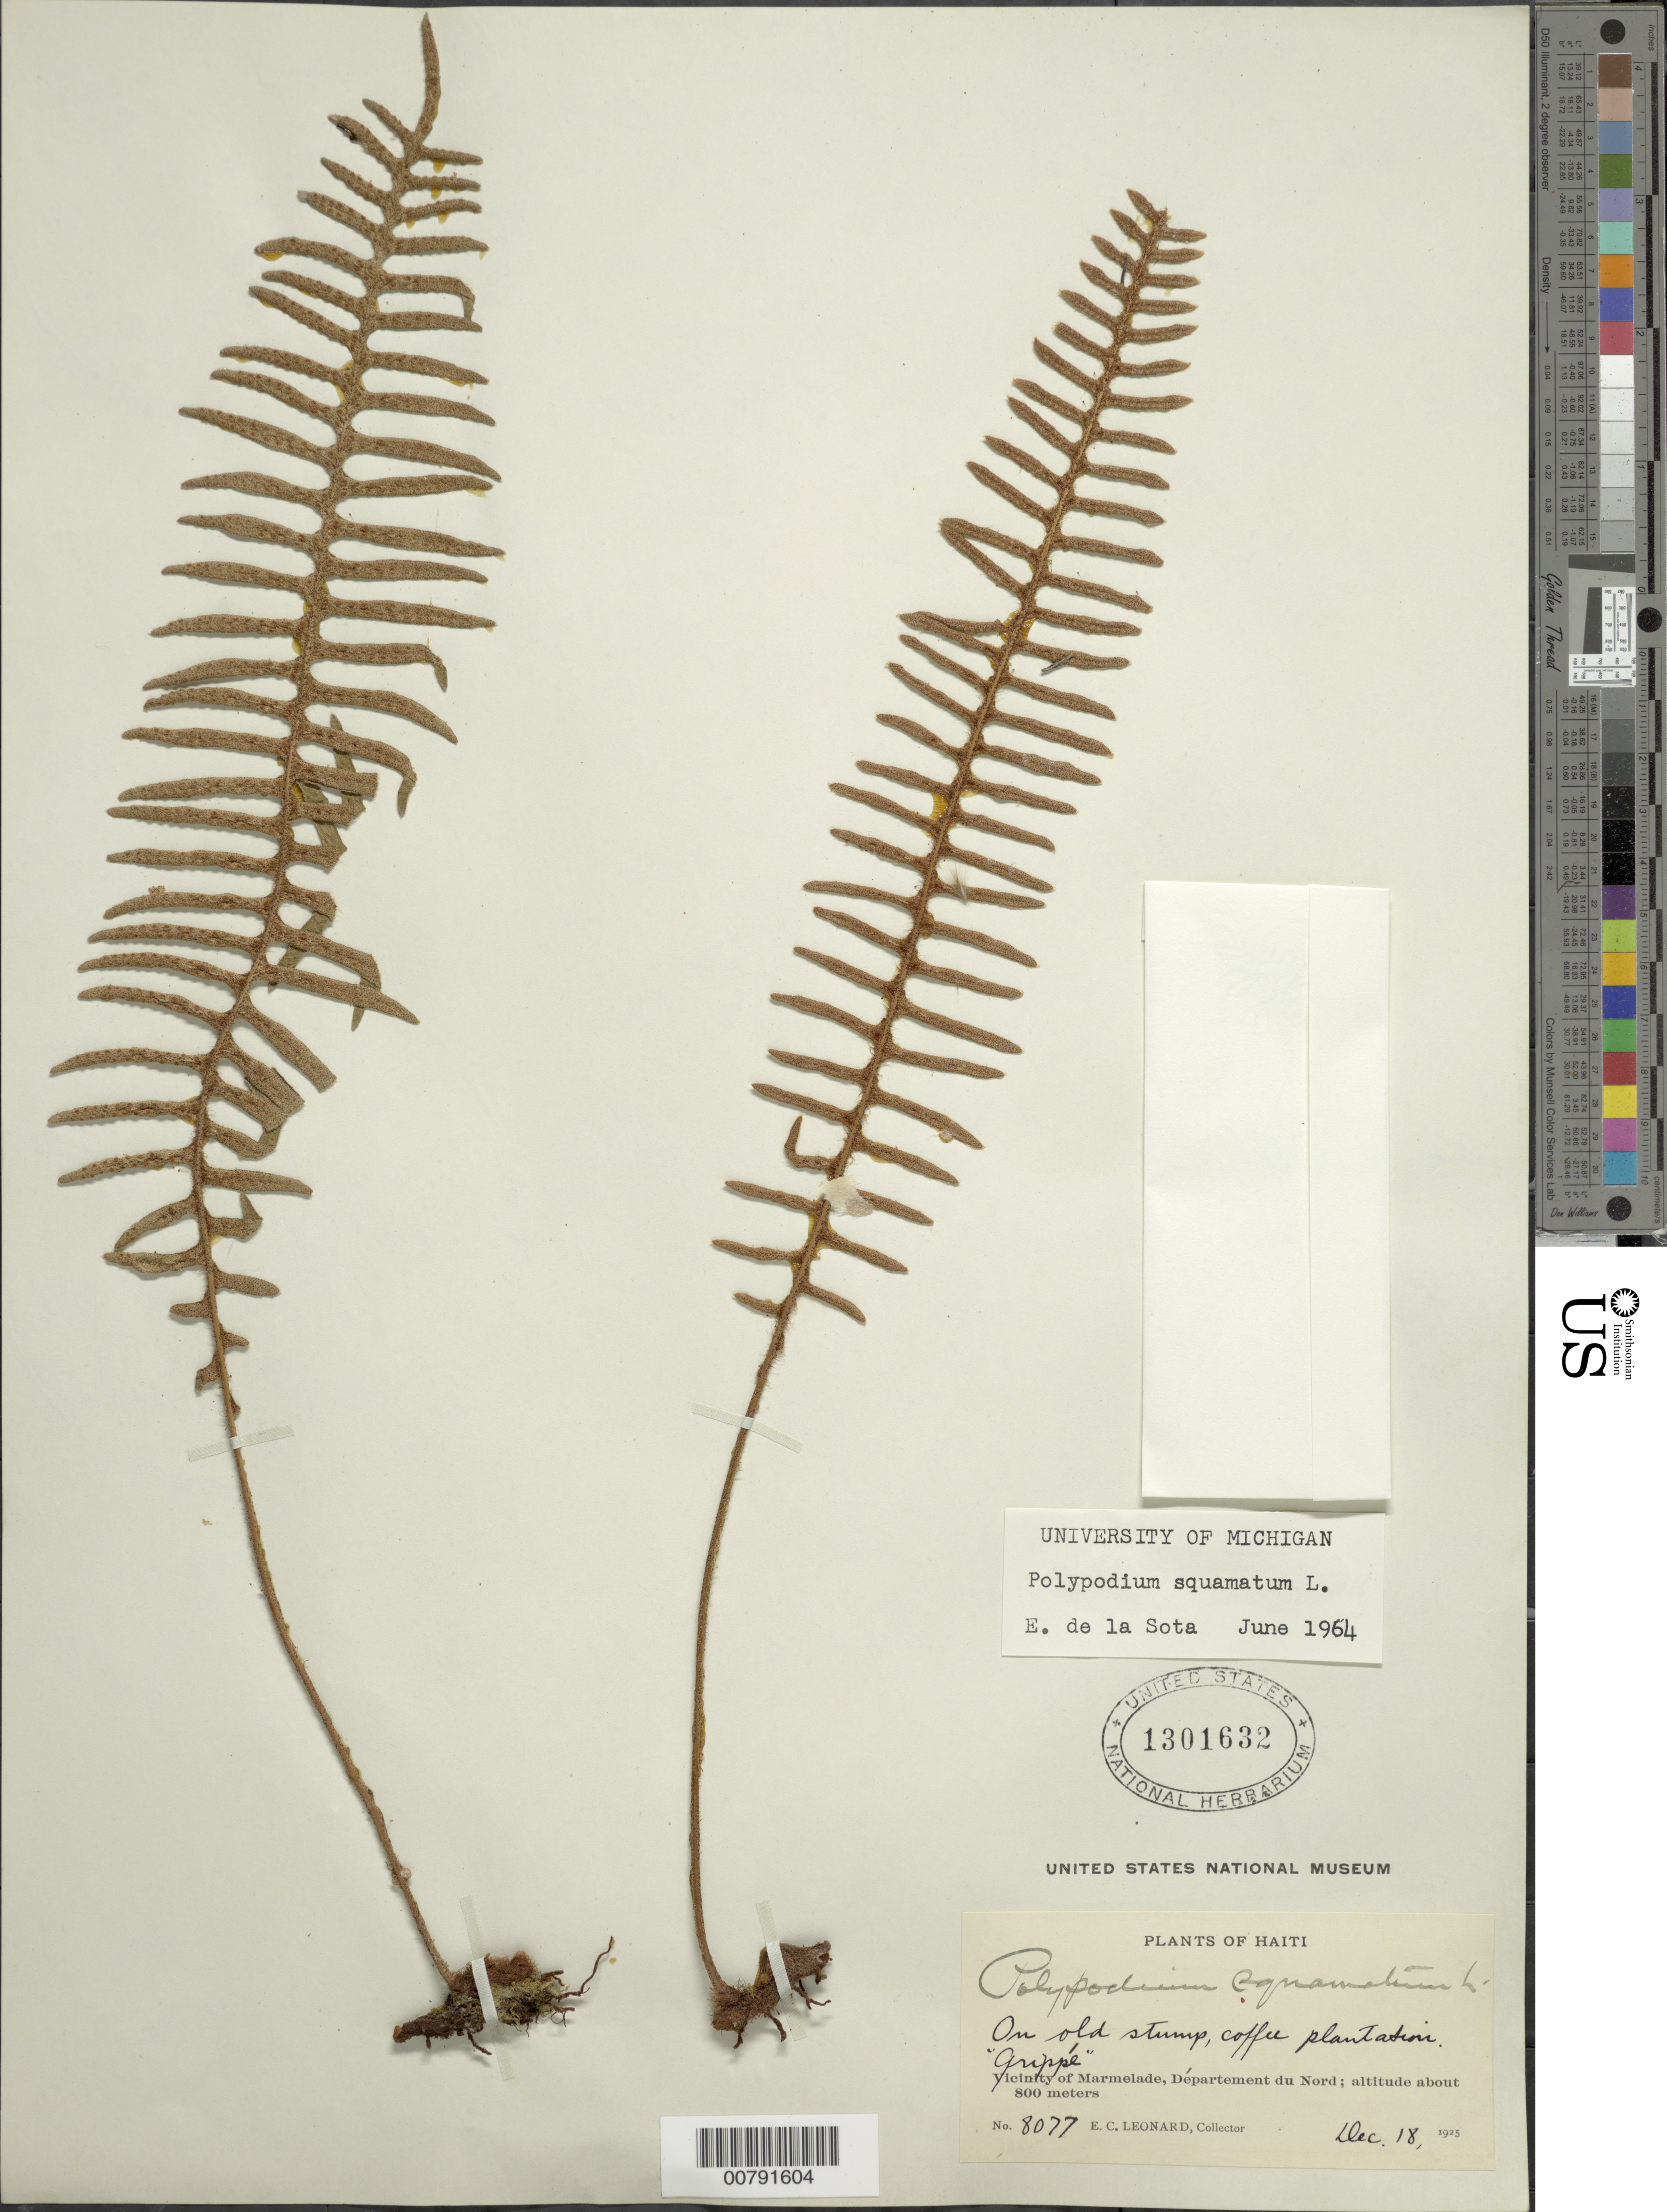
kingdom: Plantae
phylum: Tracheophyta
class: Polypodiopsida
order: Polypodiales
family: Polypodiaceae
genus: Pleopeltis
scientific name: Pleopeltis squamata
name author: (L.) J. Sm.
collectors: E. C. Leonard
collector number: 8077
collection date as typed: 18 Dec 1925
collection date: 1925-12-18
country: Haiti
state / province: Nord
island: Hispaniola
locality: Marmelade vicinity, "Grippé"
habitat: On old stump, coffee plantation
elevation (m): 800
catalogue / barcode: US 1301632